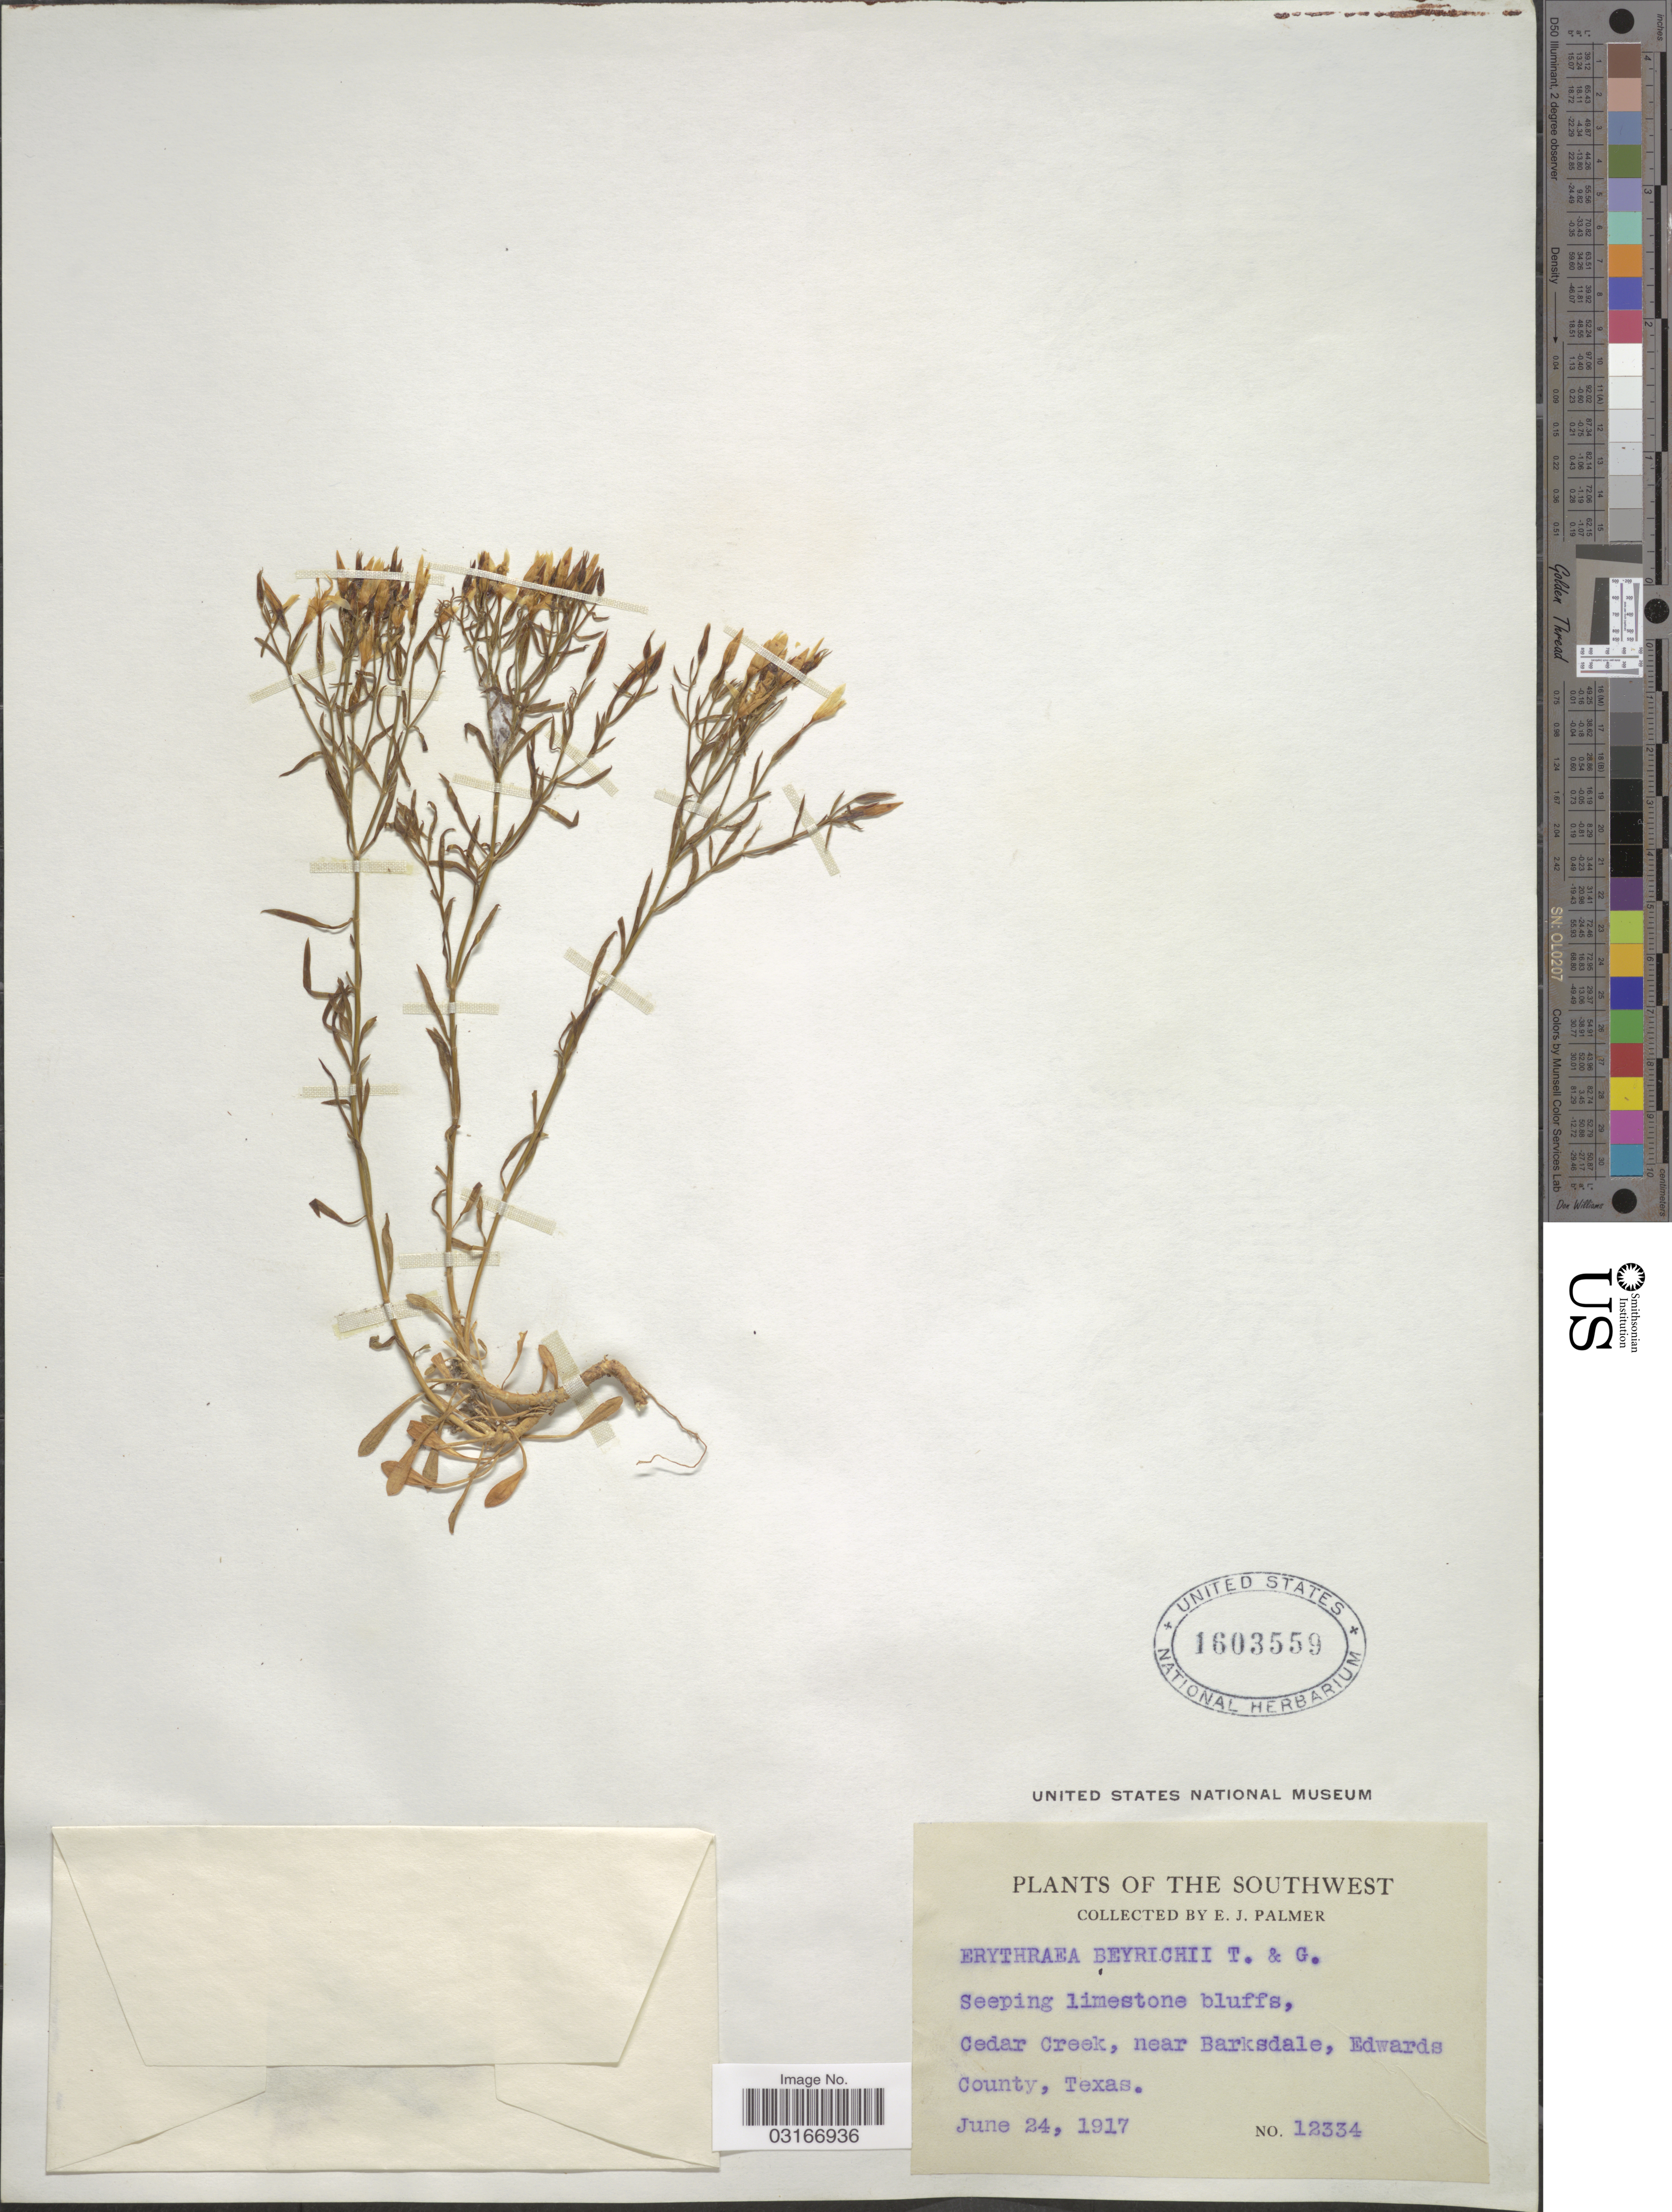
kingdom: Plantae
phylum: Tracheophyta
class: Magnoliopsida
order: Gentianales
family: Gentianaceae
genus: Centaurium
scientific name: Centaurium beyrichii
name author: (Torr.) B.L. Rob.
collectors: E. J. Palmer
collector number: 12334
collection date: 1917-06-24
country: United States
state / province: Texas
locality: The Southwest, Cedar Creek, near Barksdale, Edwards County.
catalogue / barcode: US 1603559